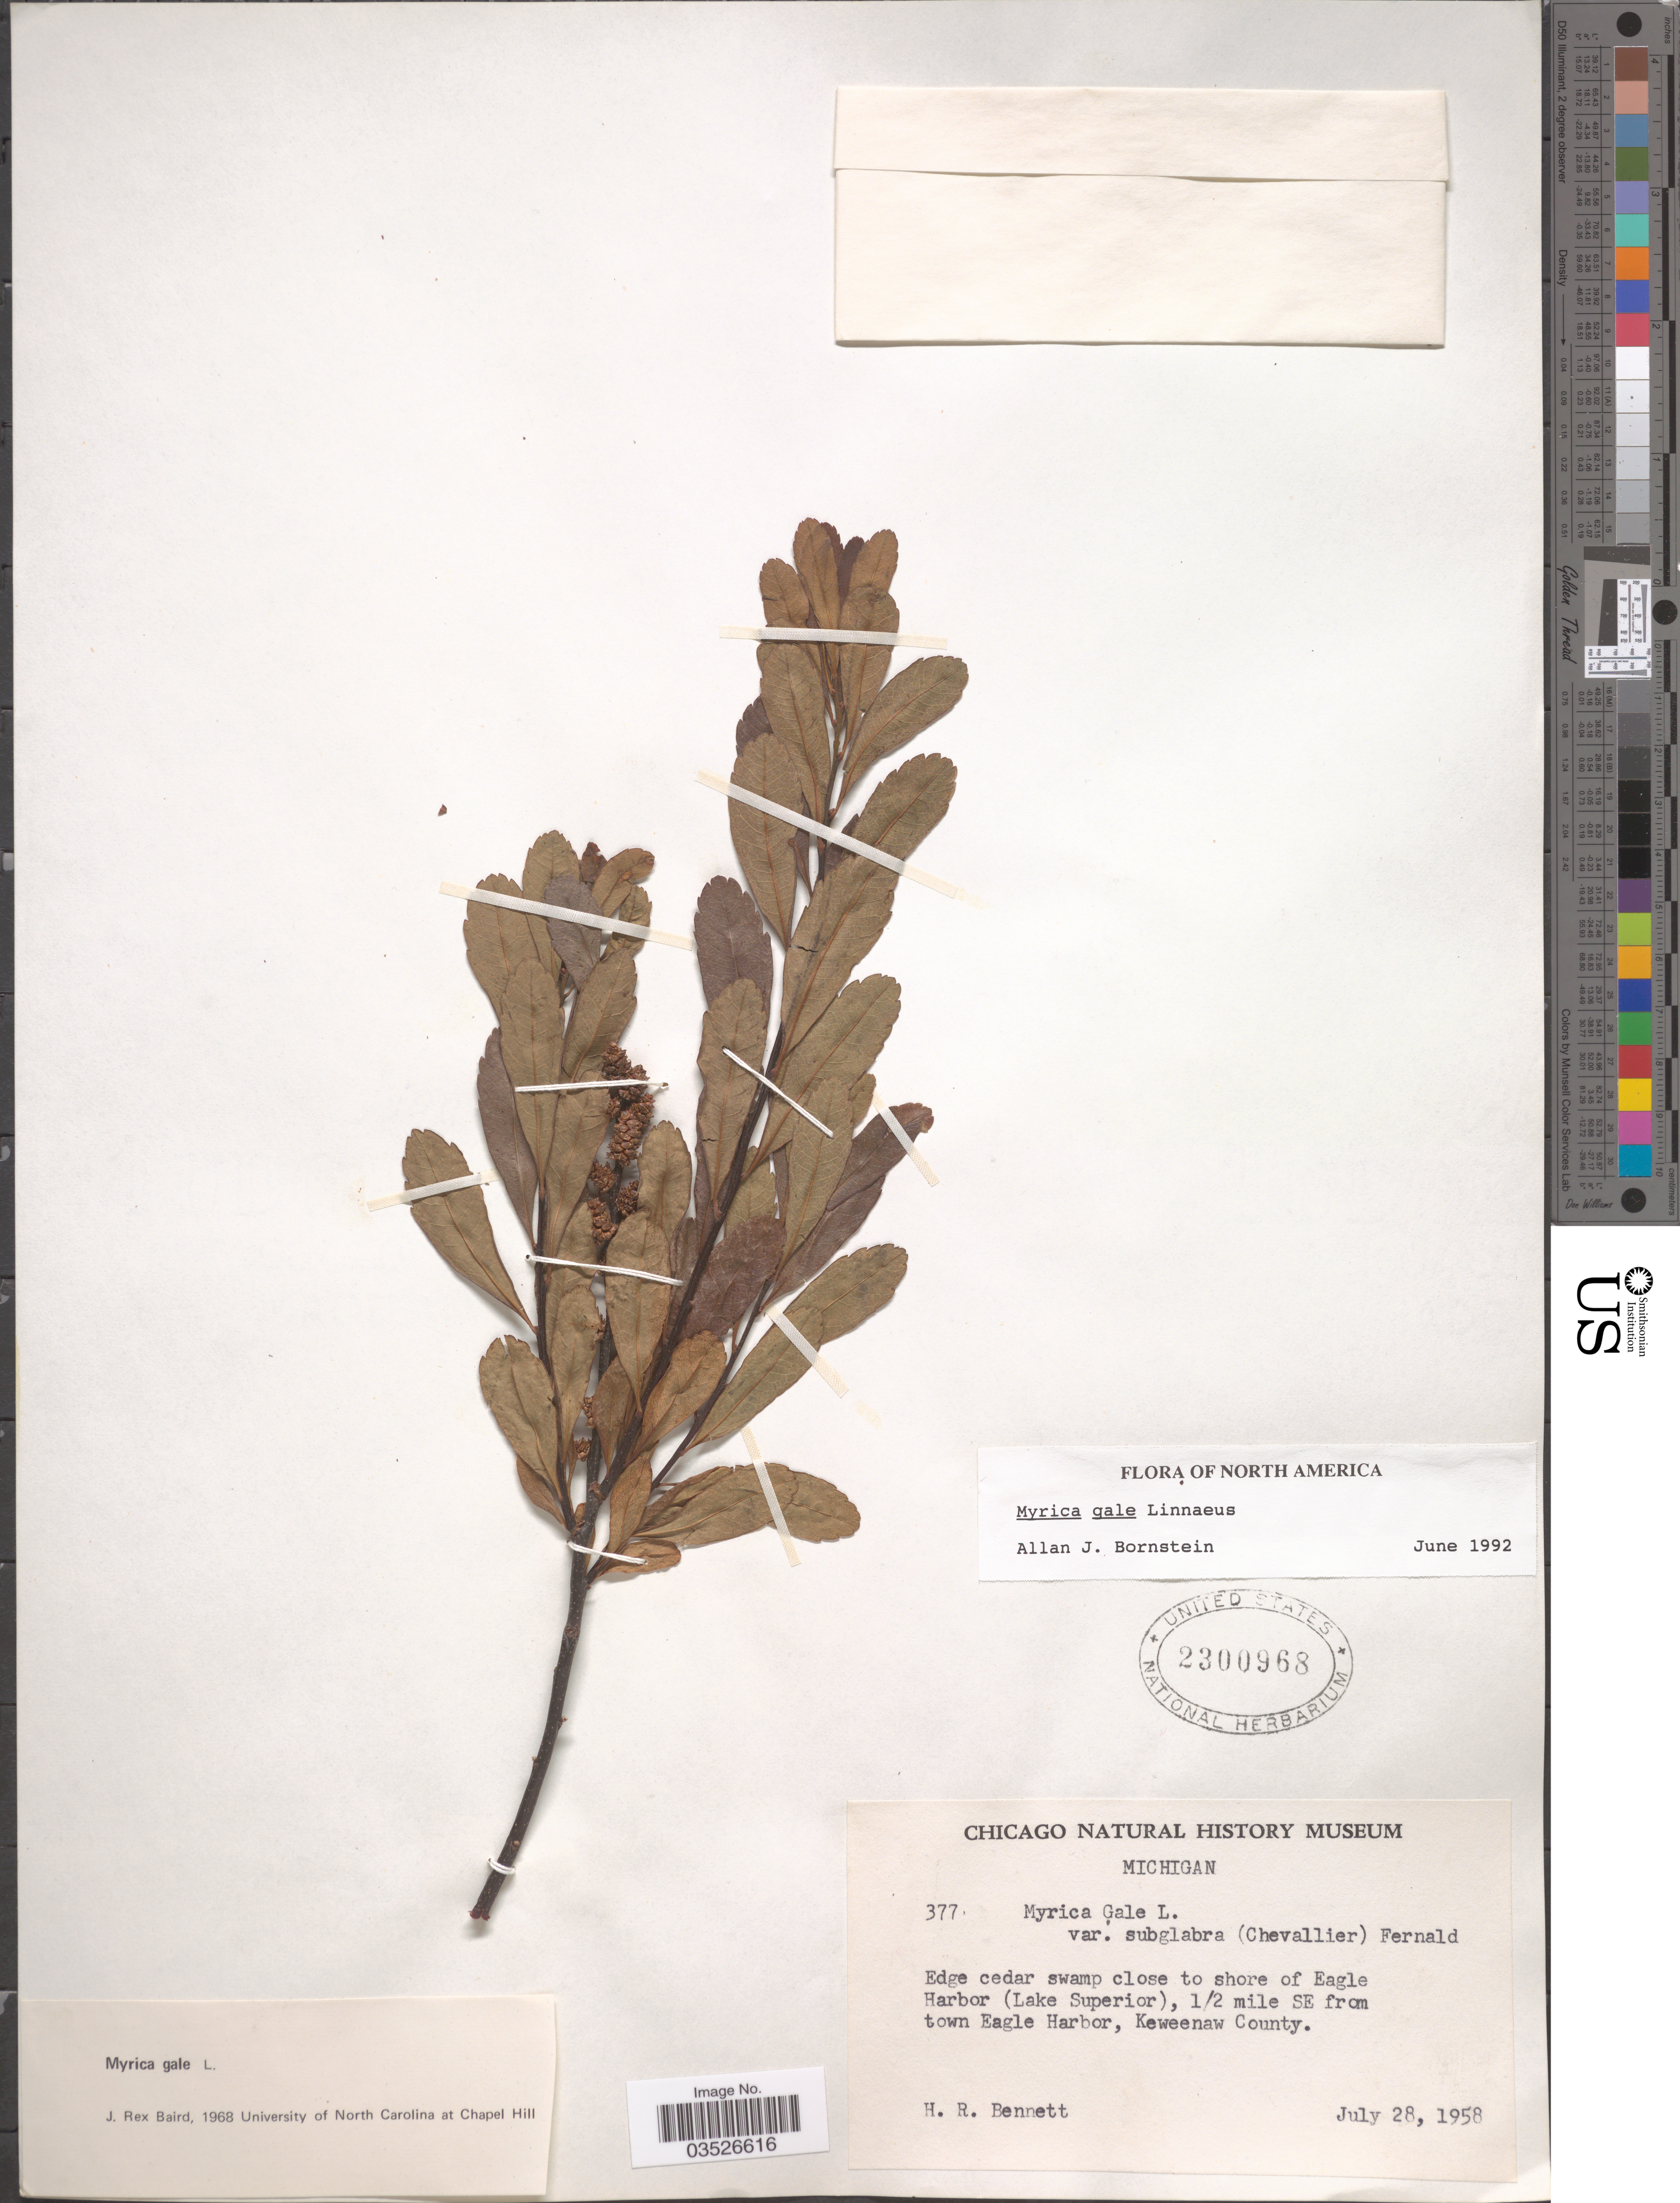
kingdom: Plantae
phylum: Tracheophyta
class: Magnoliopsida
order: Fagales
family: Myricaceae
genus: Myrica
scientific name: Myrica gale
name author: L.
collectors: H. R. Bennett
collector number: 377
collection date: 1958-07-28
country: United States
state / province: Michigan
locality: Shore of Eagle Harbor (Lake Superior), 1/2 mile SE from town Eagle Harbor, Keweenaw County.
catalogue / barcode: US 2300968